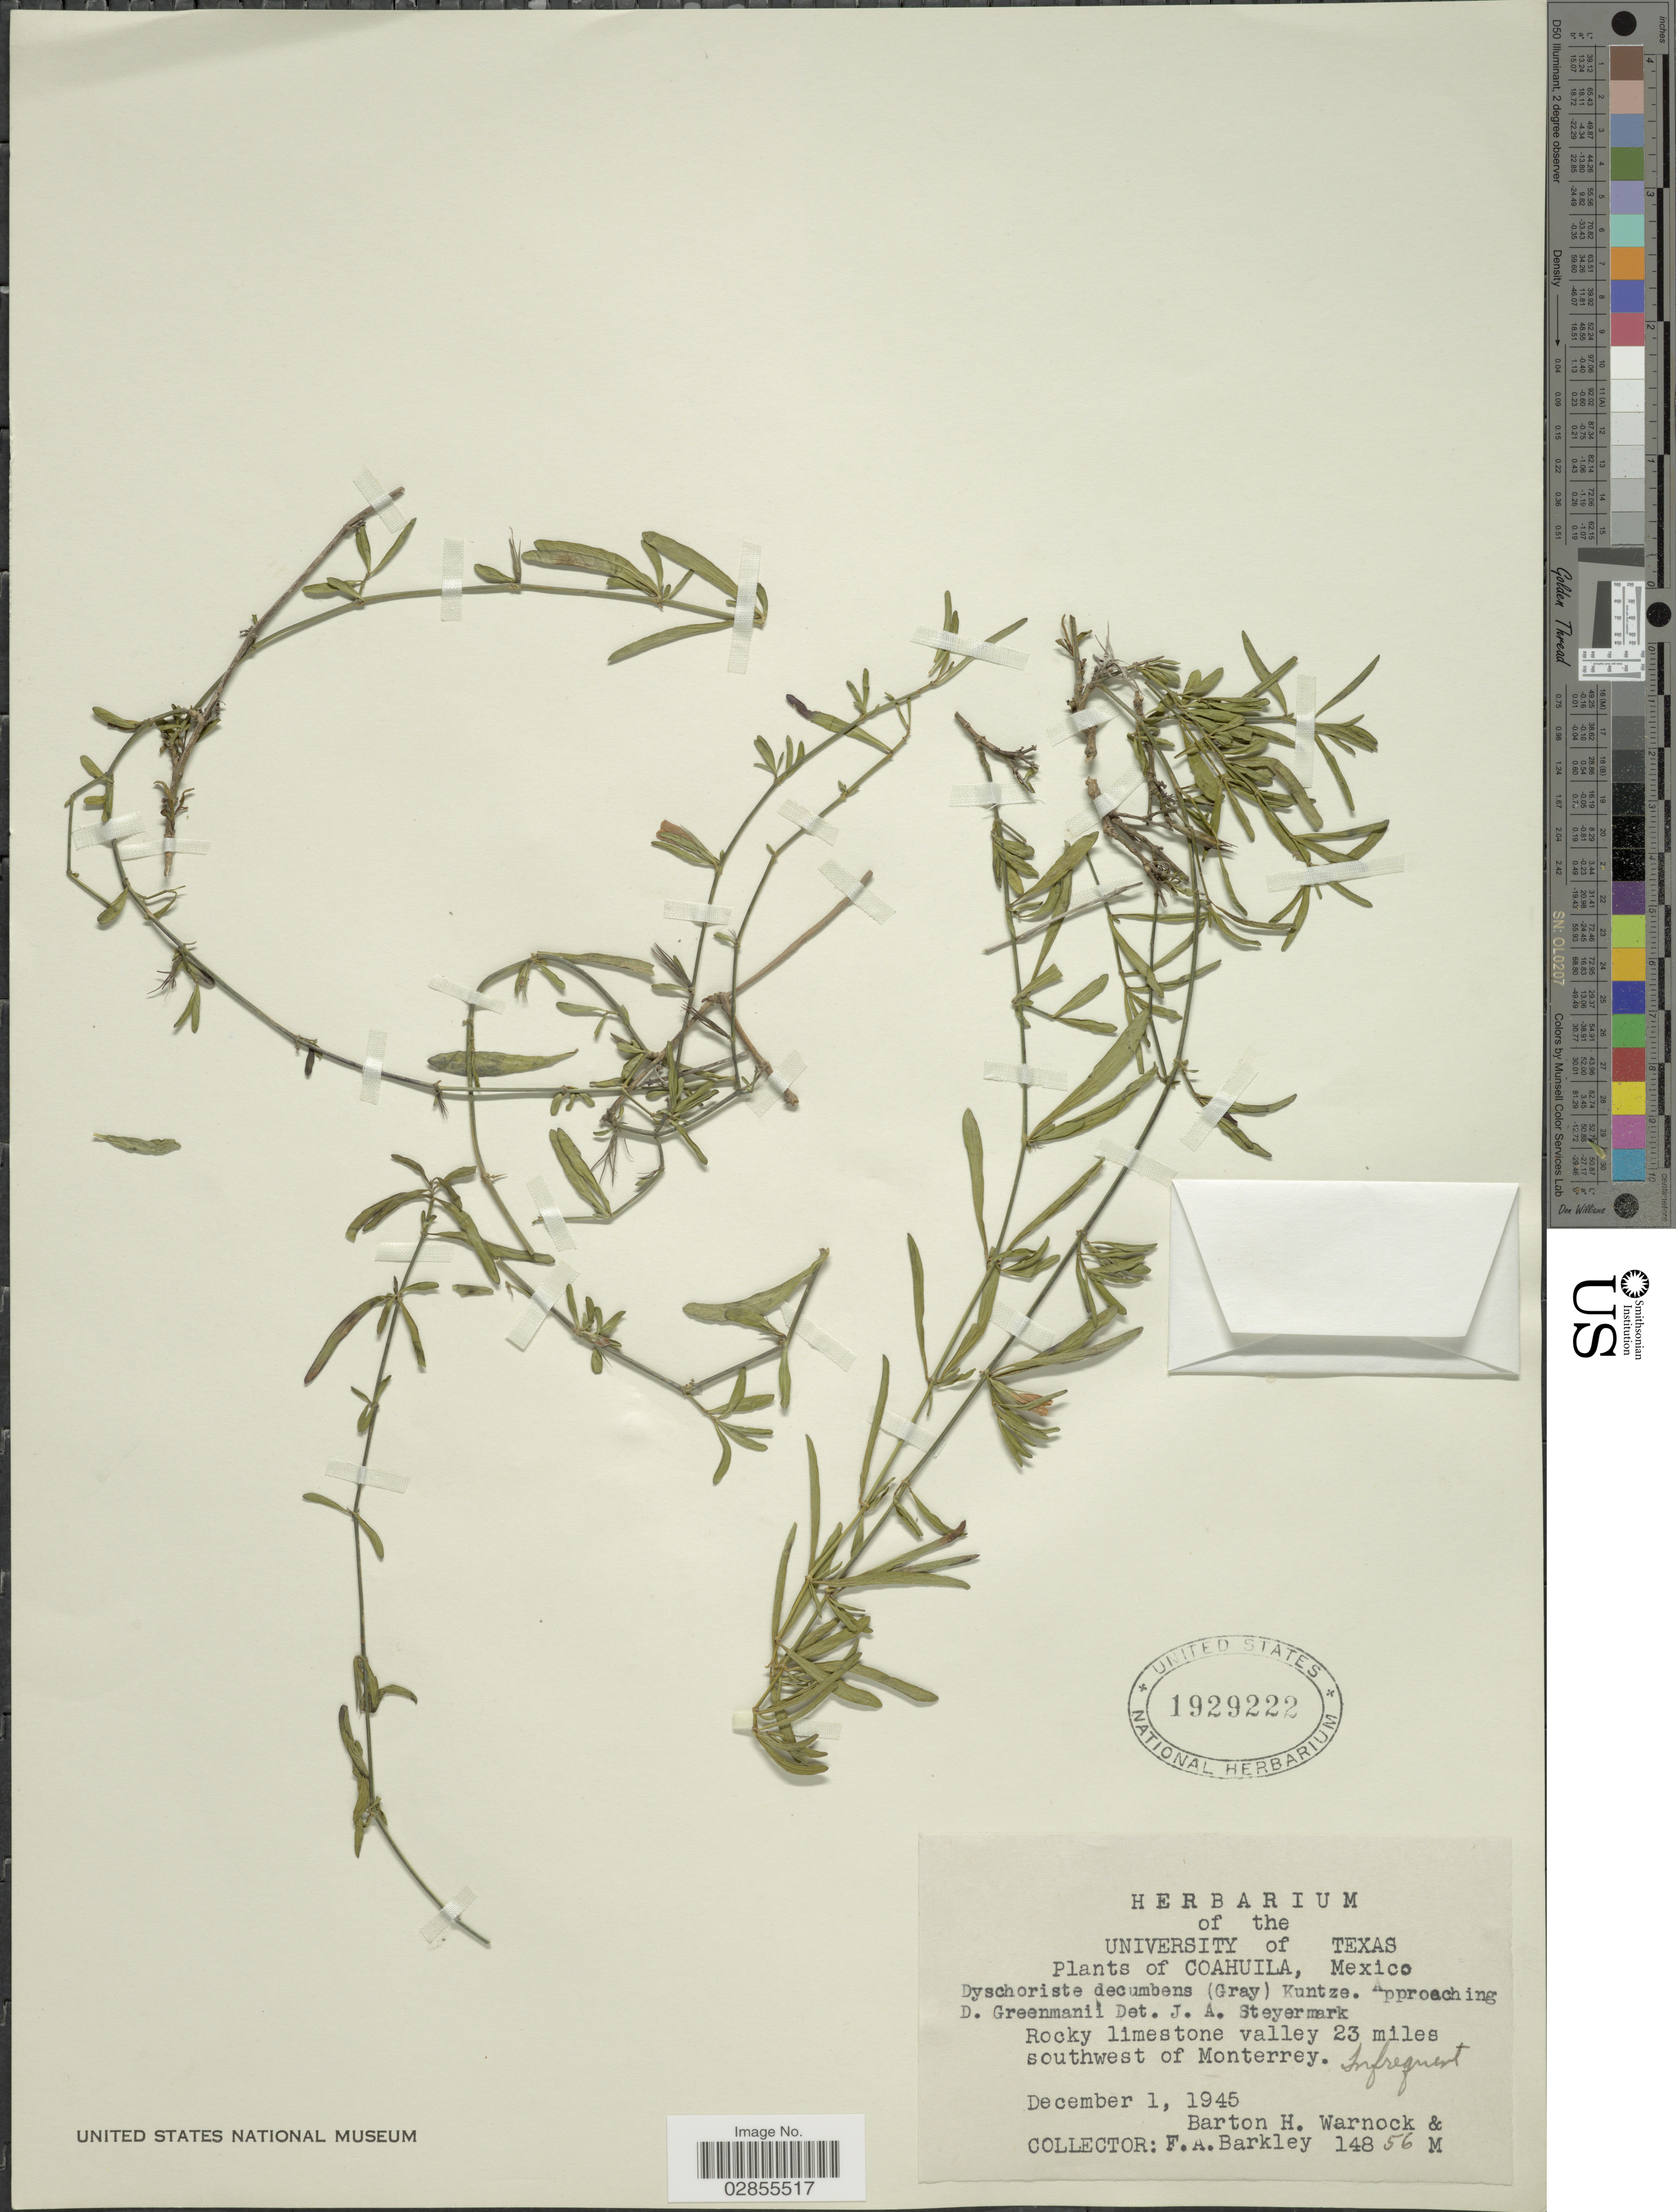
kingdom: Plantae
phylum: Tracheophyta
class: Magnoliopsida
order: Lamiales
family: Acanthaceae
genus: Dyschoriste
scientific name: Dyschoriste schiedeana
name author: (Nees) Kuntze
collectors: B. H. Warnock & F. A. Barkley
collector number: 14856M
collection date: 1945-12-01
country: Mexico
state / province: Coahuila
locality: Rocky limestone valley 23 miles southwest of Monterrey.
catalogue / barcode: US 1929222